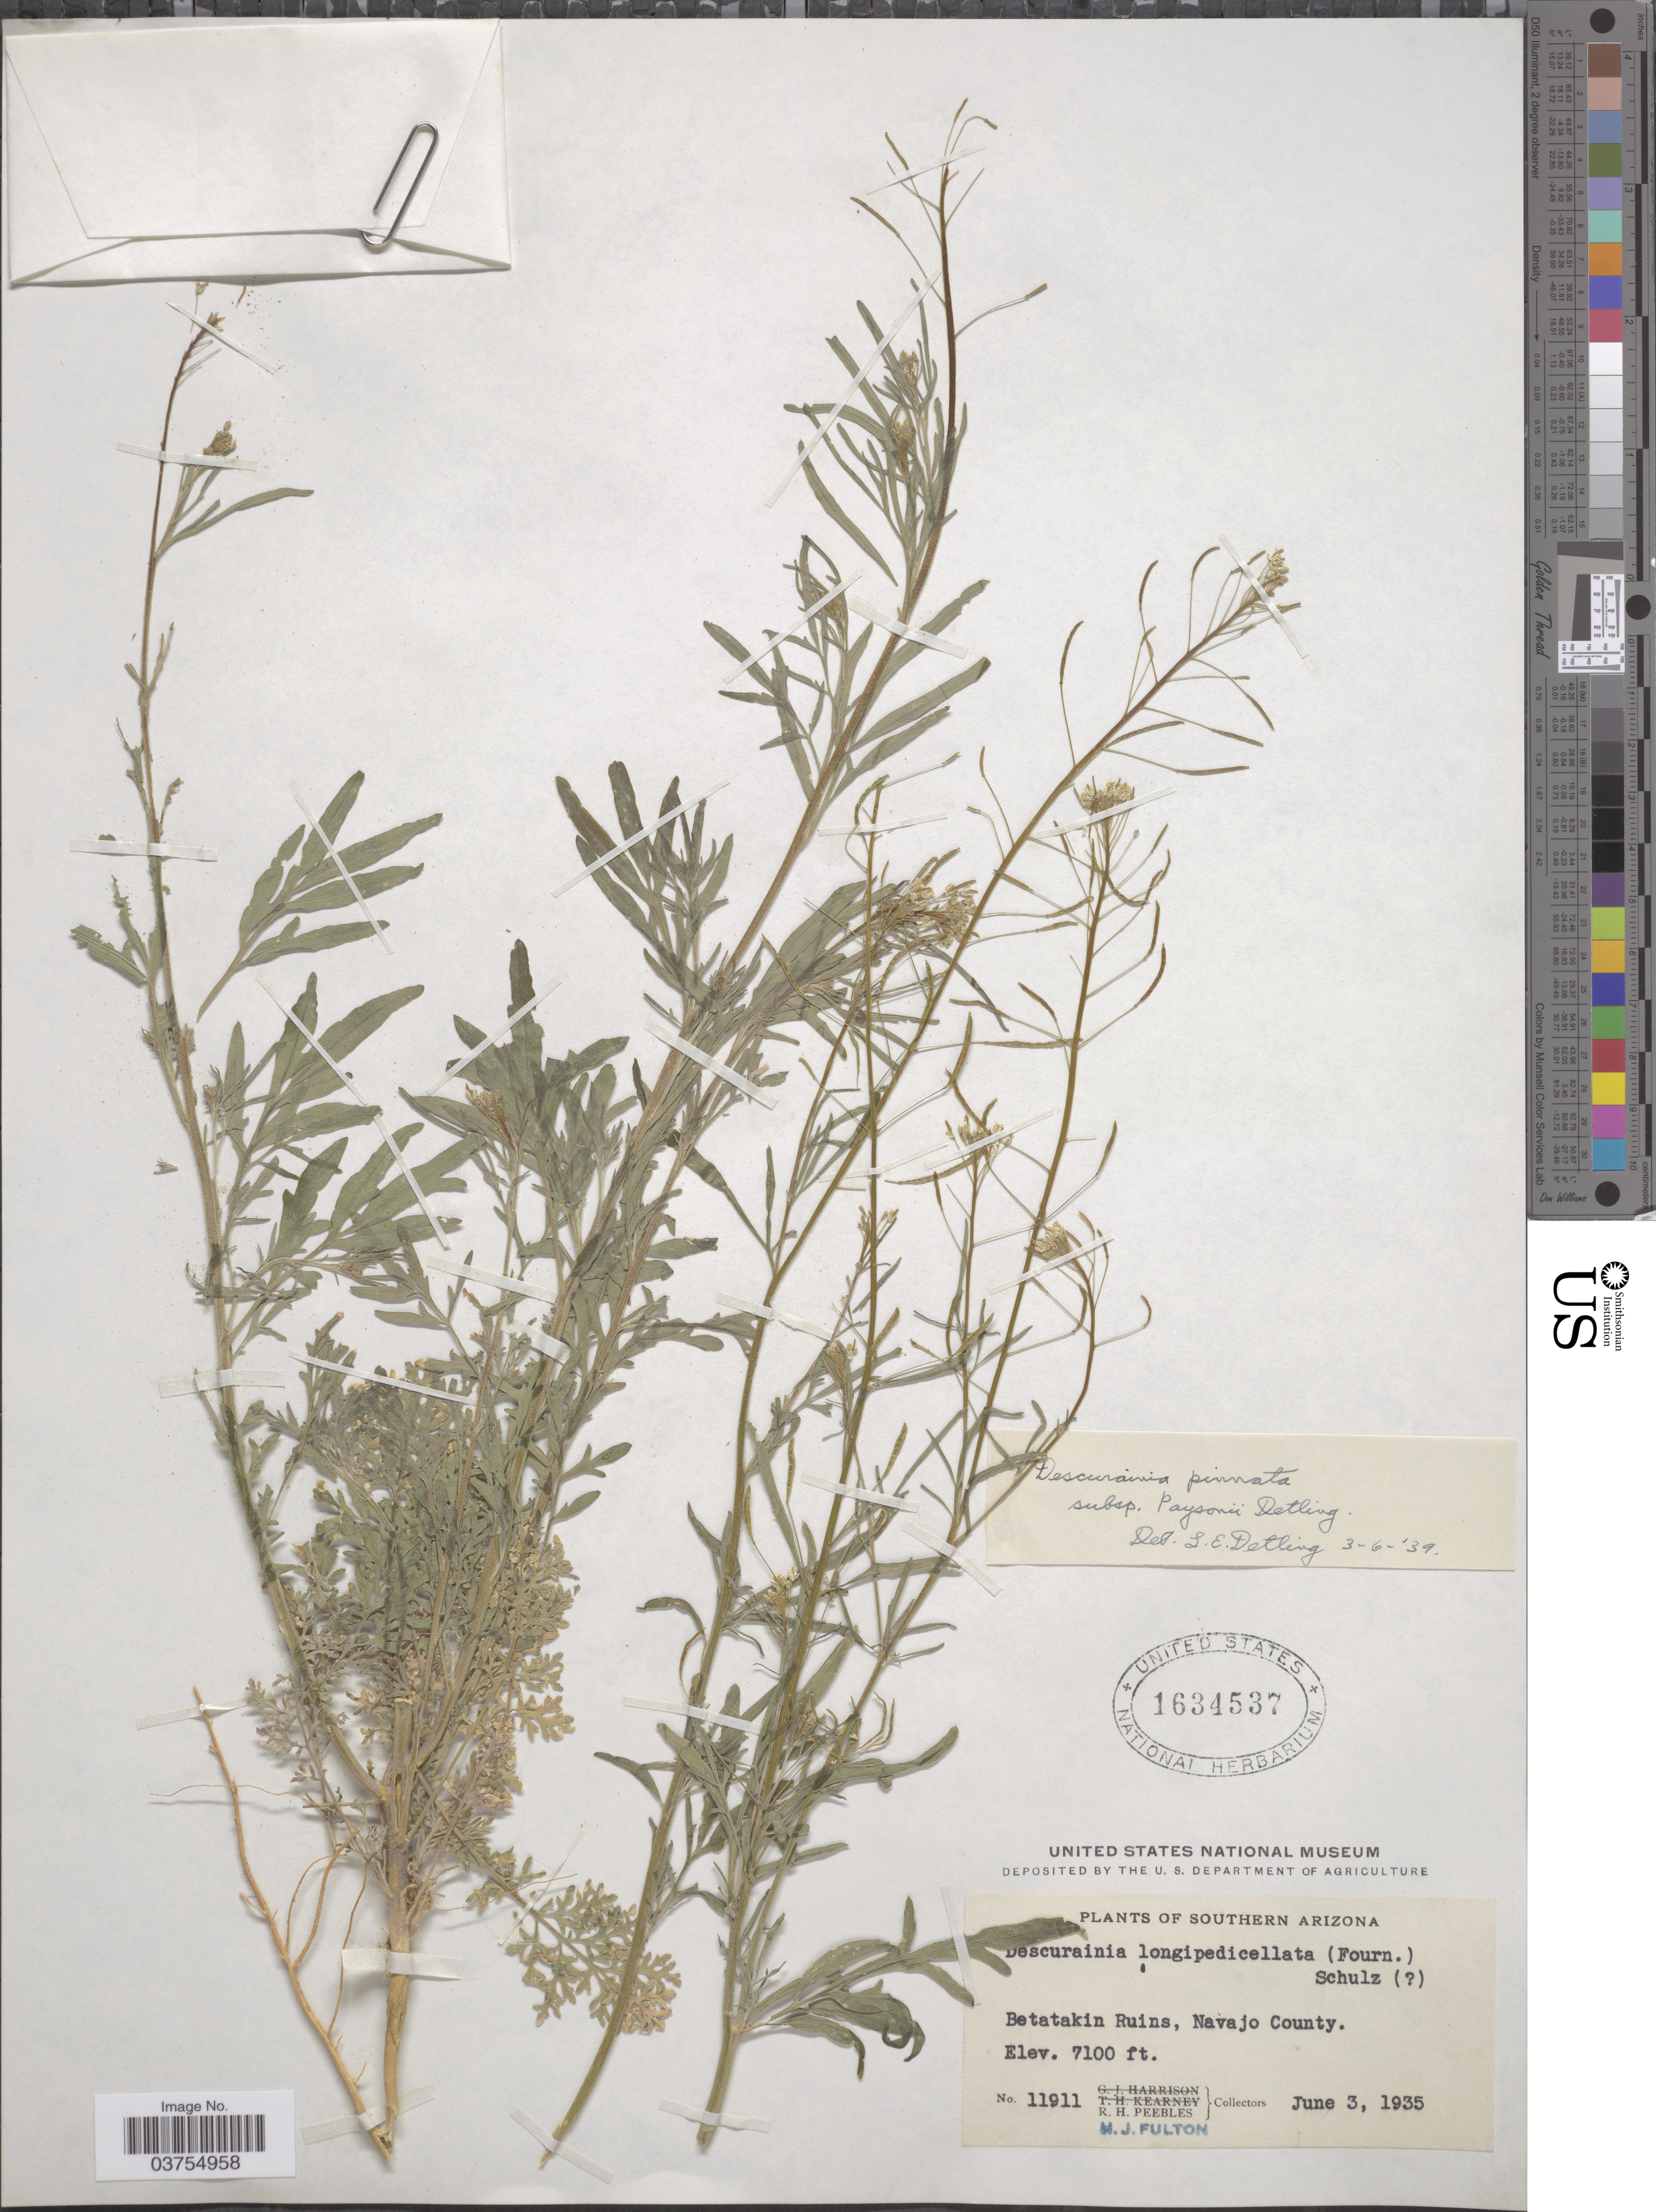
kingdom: Plantae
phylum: Tracheophyta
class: Magnoliopsida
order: Brassicales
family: Brassicaceae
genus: Descurainia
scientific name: Descurainia pinnata subsp. paysonii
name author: (C.A. Mey.) Detling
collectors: R. H. Peebles & M. Fulton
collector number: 11911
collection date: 1935-06-03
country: United States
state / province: Arizona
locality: Southern Arizona. Betatakin Ruins, Navajo County.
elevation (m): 2164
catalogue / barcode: US 1634537